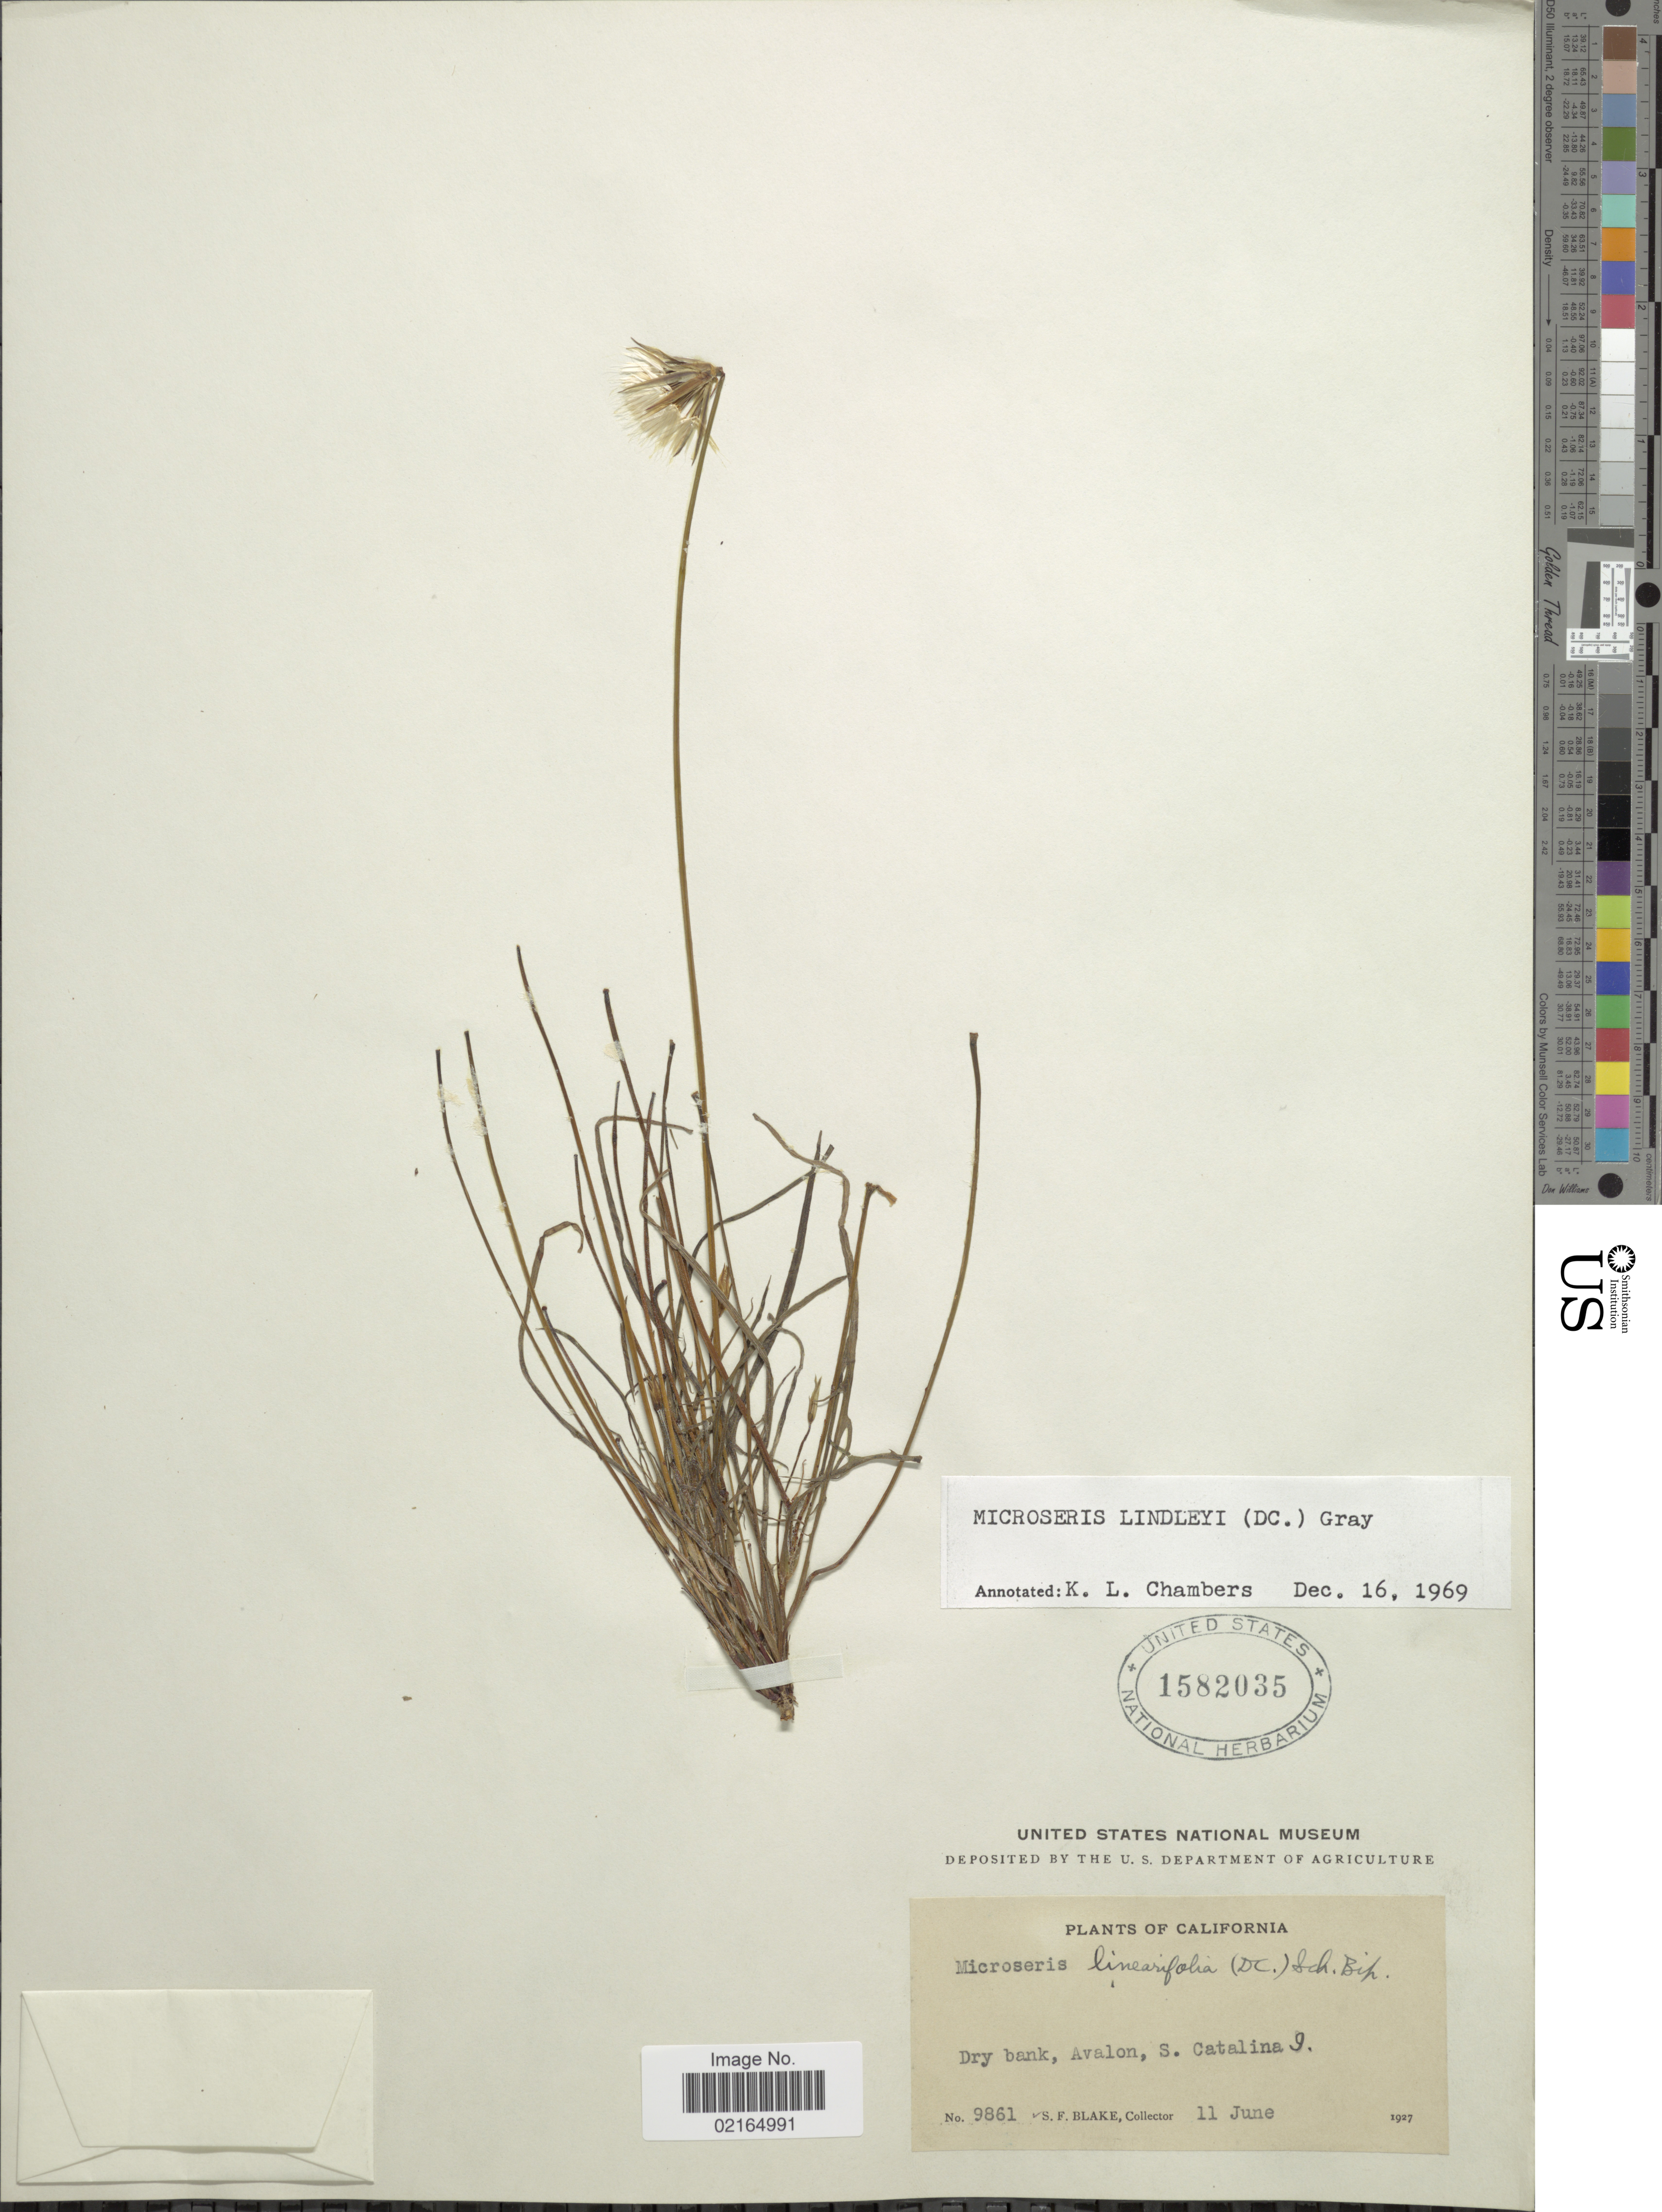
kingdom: Plantae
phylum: Tracheophyta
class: Magnoliopsida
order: Asterales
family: Asteraceae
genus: Uropappus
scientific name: Uropappus lindleyi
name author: (DC.) Nutt.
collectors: S. Blake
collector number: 9861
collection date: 1927-06-11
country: United States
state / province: California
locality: Dry banks, Avalon, S. Catalina I.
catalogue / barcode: US 1582035